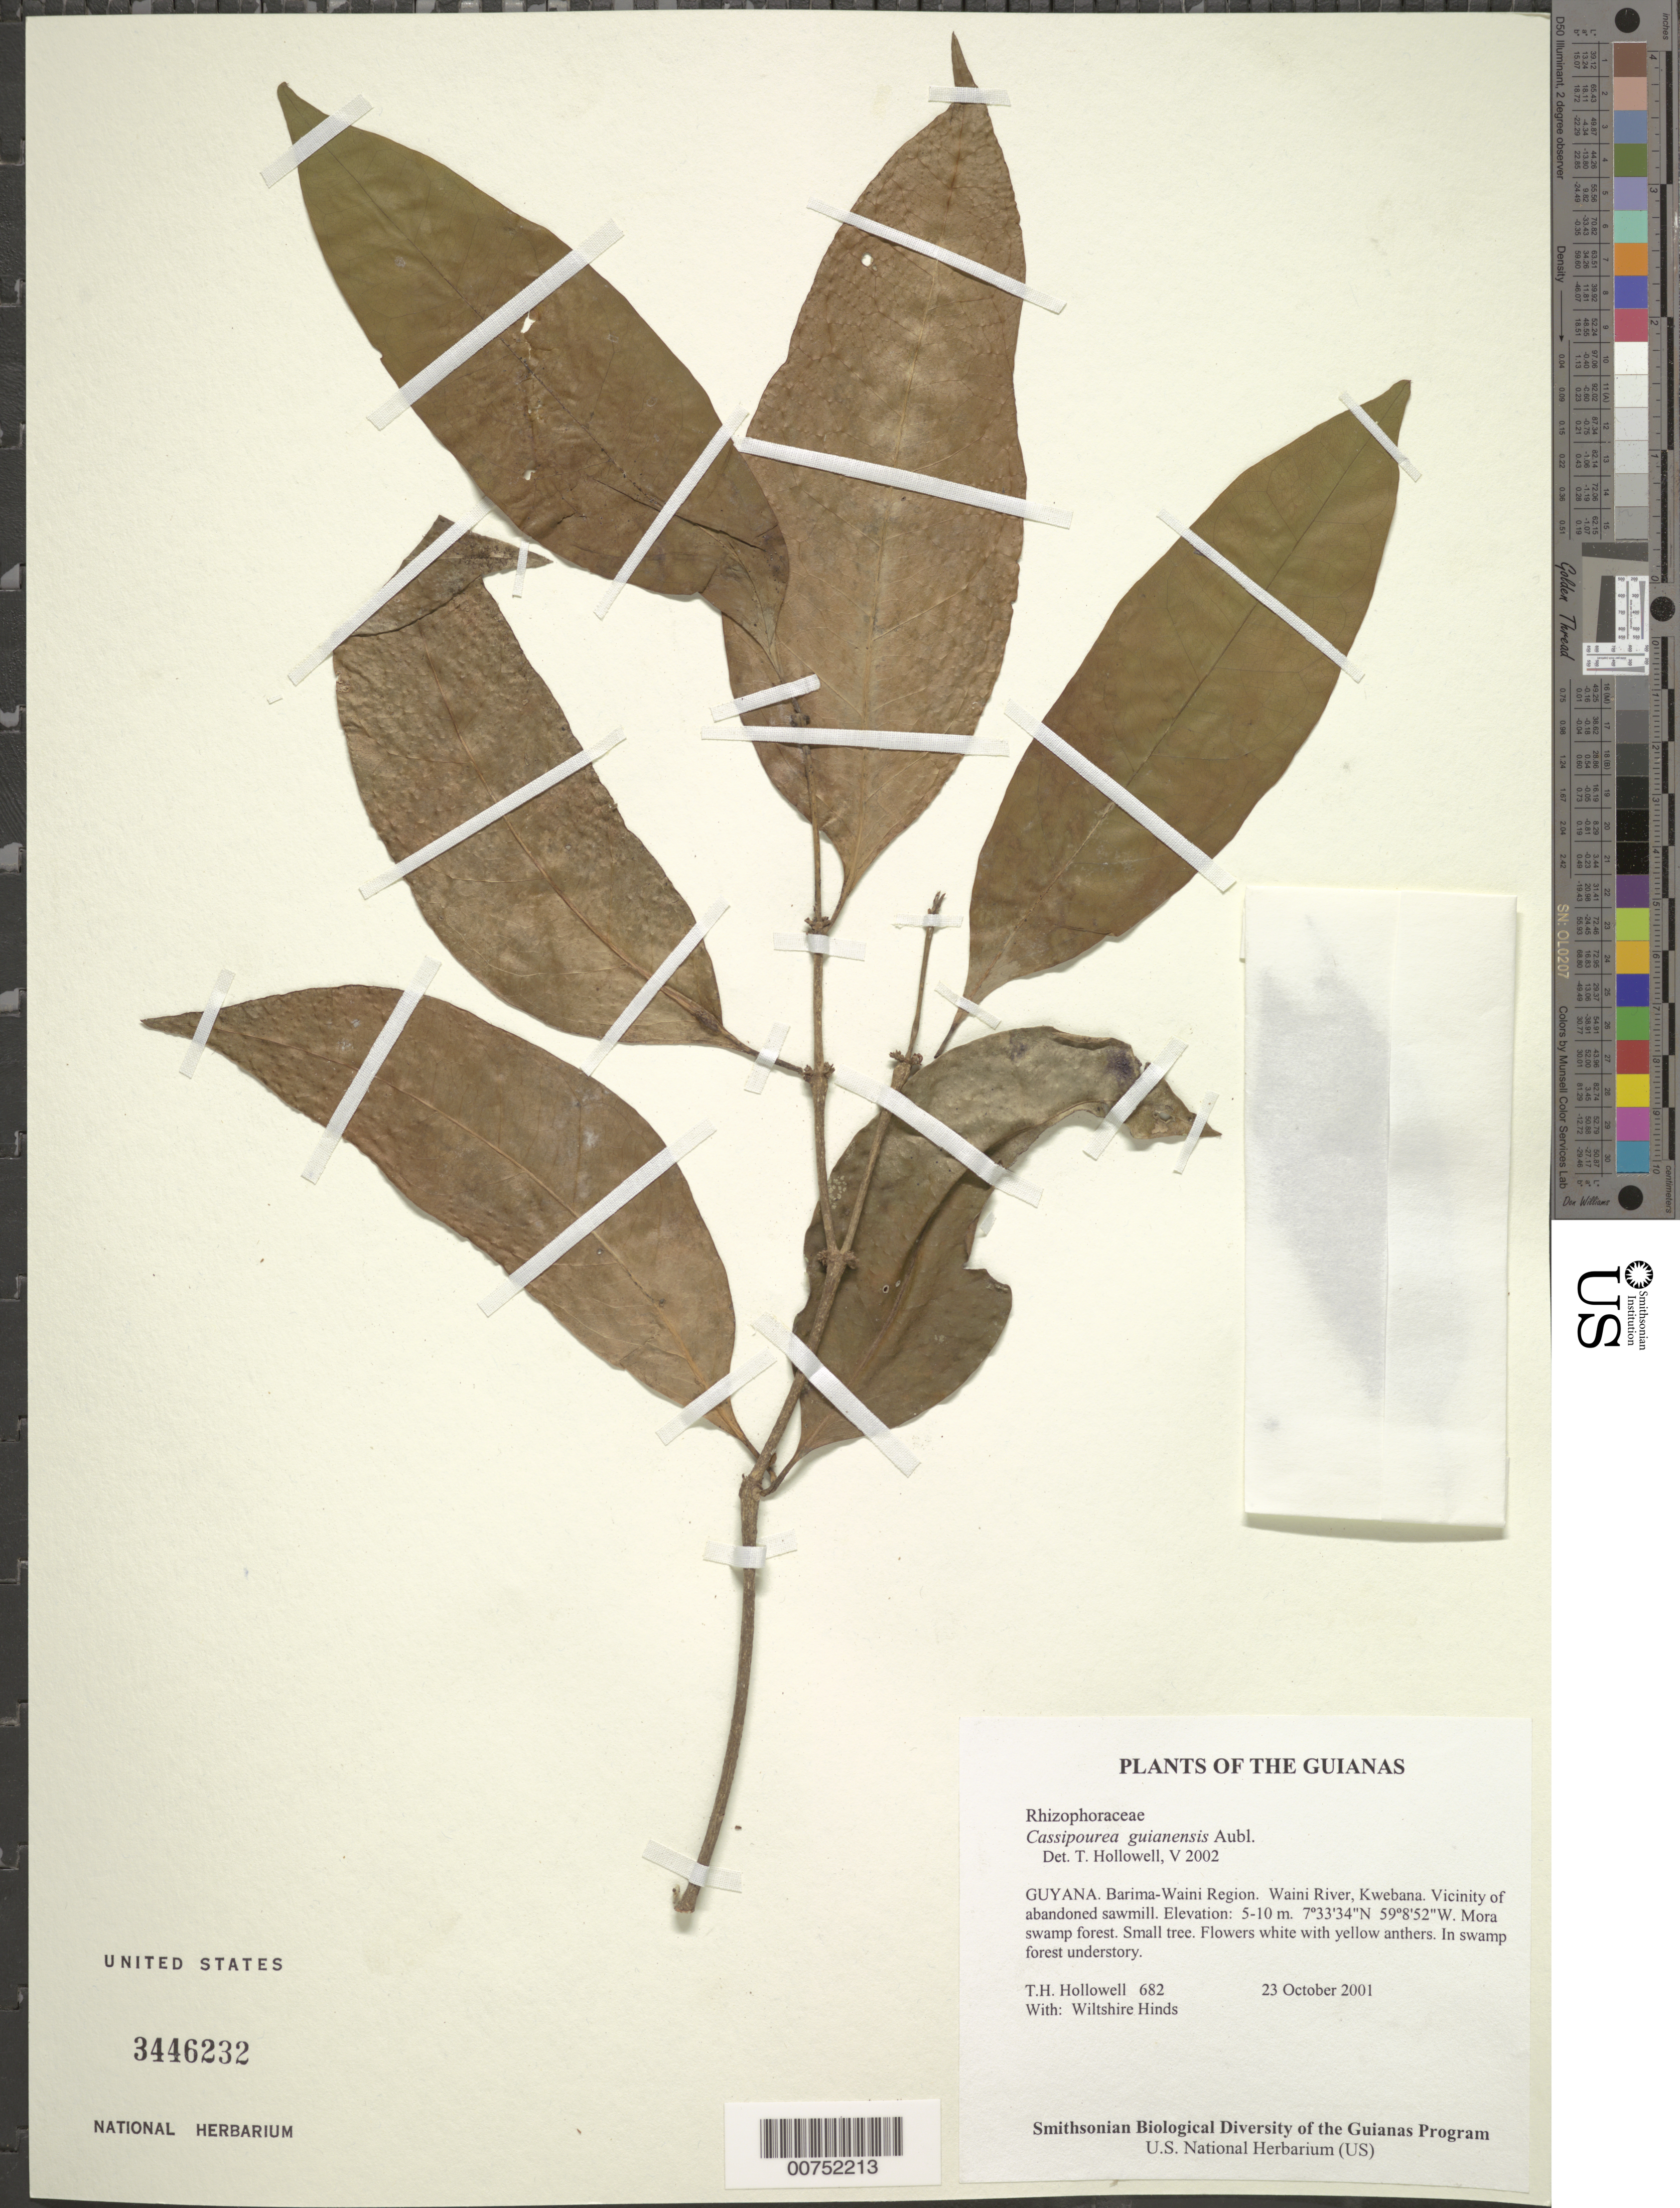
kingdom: Plantae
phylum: Tracheophyta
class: Magnoliopsida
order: Malpighiales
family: Rhizophoraceae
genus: Cassipourea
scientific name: Cassipourea guianensis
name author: Aubl.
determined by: Hollowell, T. H., (BOT), Smithsonian Institution - National Museum of Natural History (UNITED STATES)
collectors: T. Hollowell & W. Hinds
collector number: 682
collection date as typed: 23 October 2001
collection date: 2001-10-23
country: Guyana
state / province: Barima-Waini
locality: Waini River, Kwebana. Vicinity of abandoned sawmill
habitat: Mora swamp forest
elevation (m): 5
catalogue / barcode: US 3446232